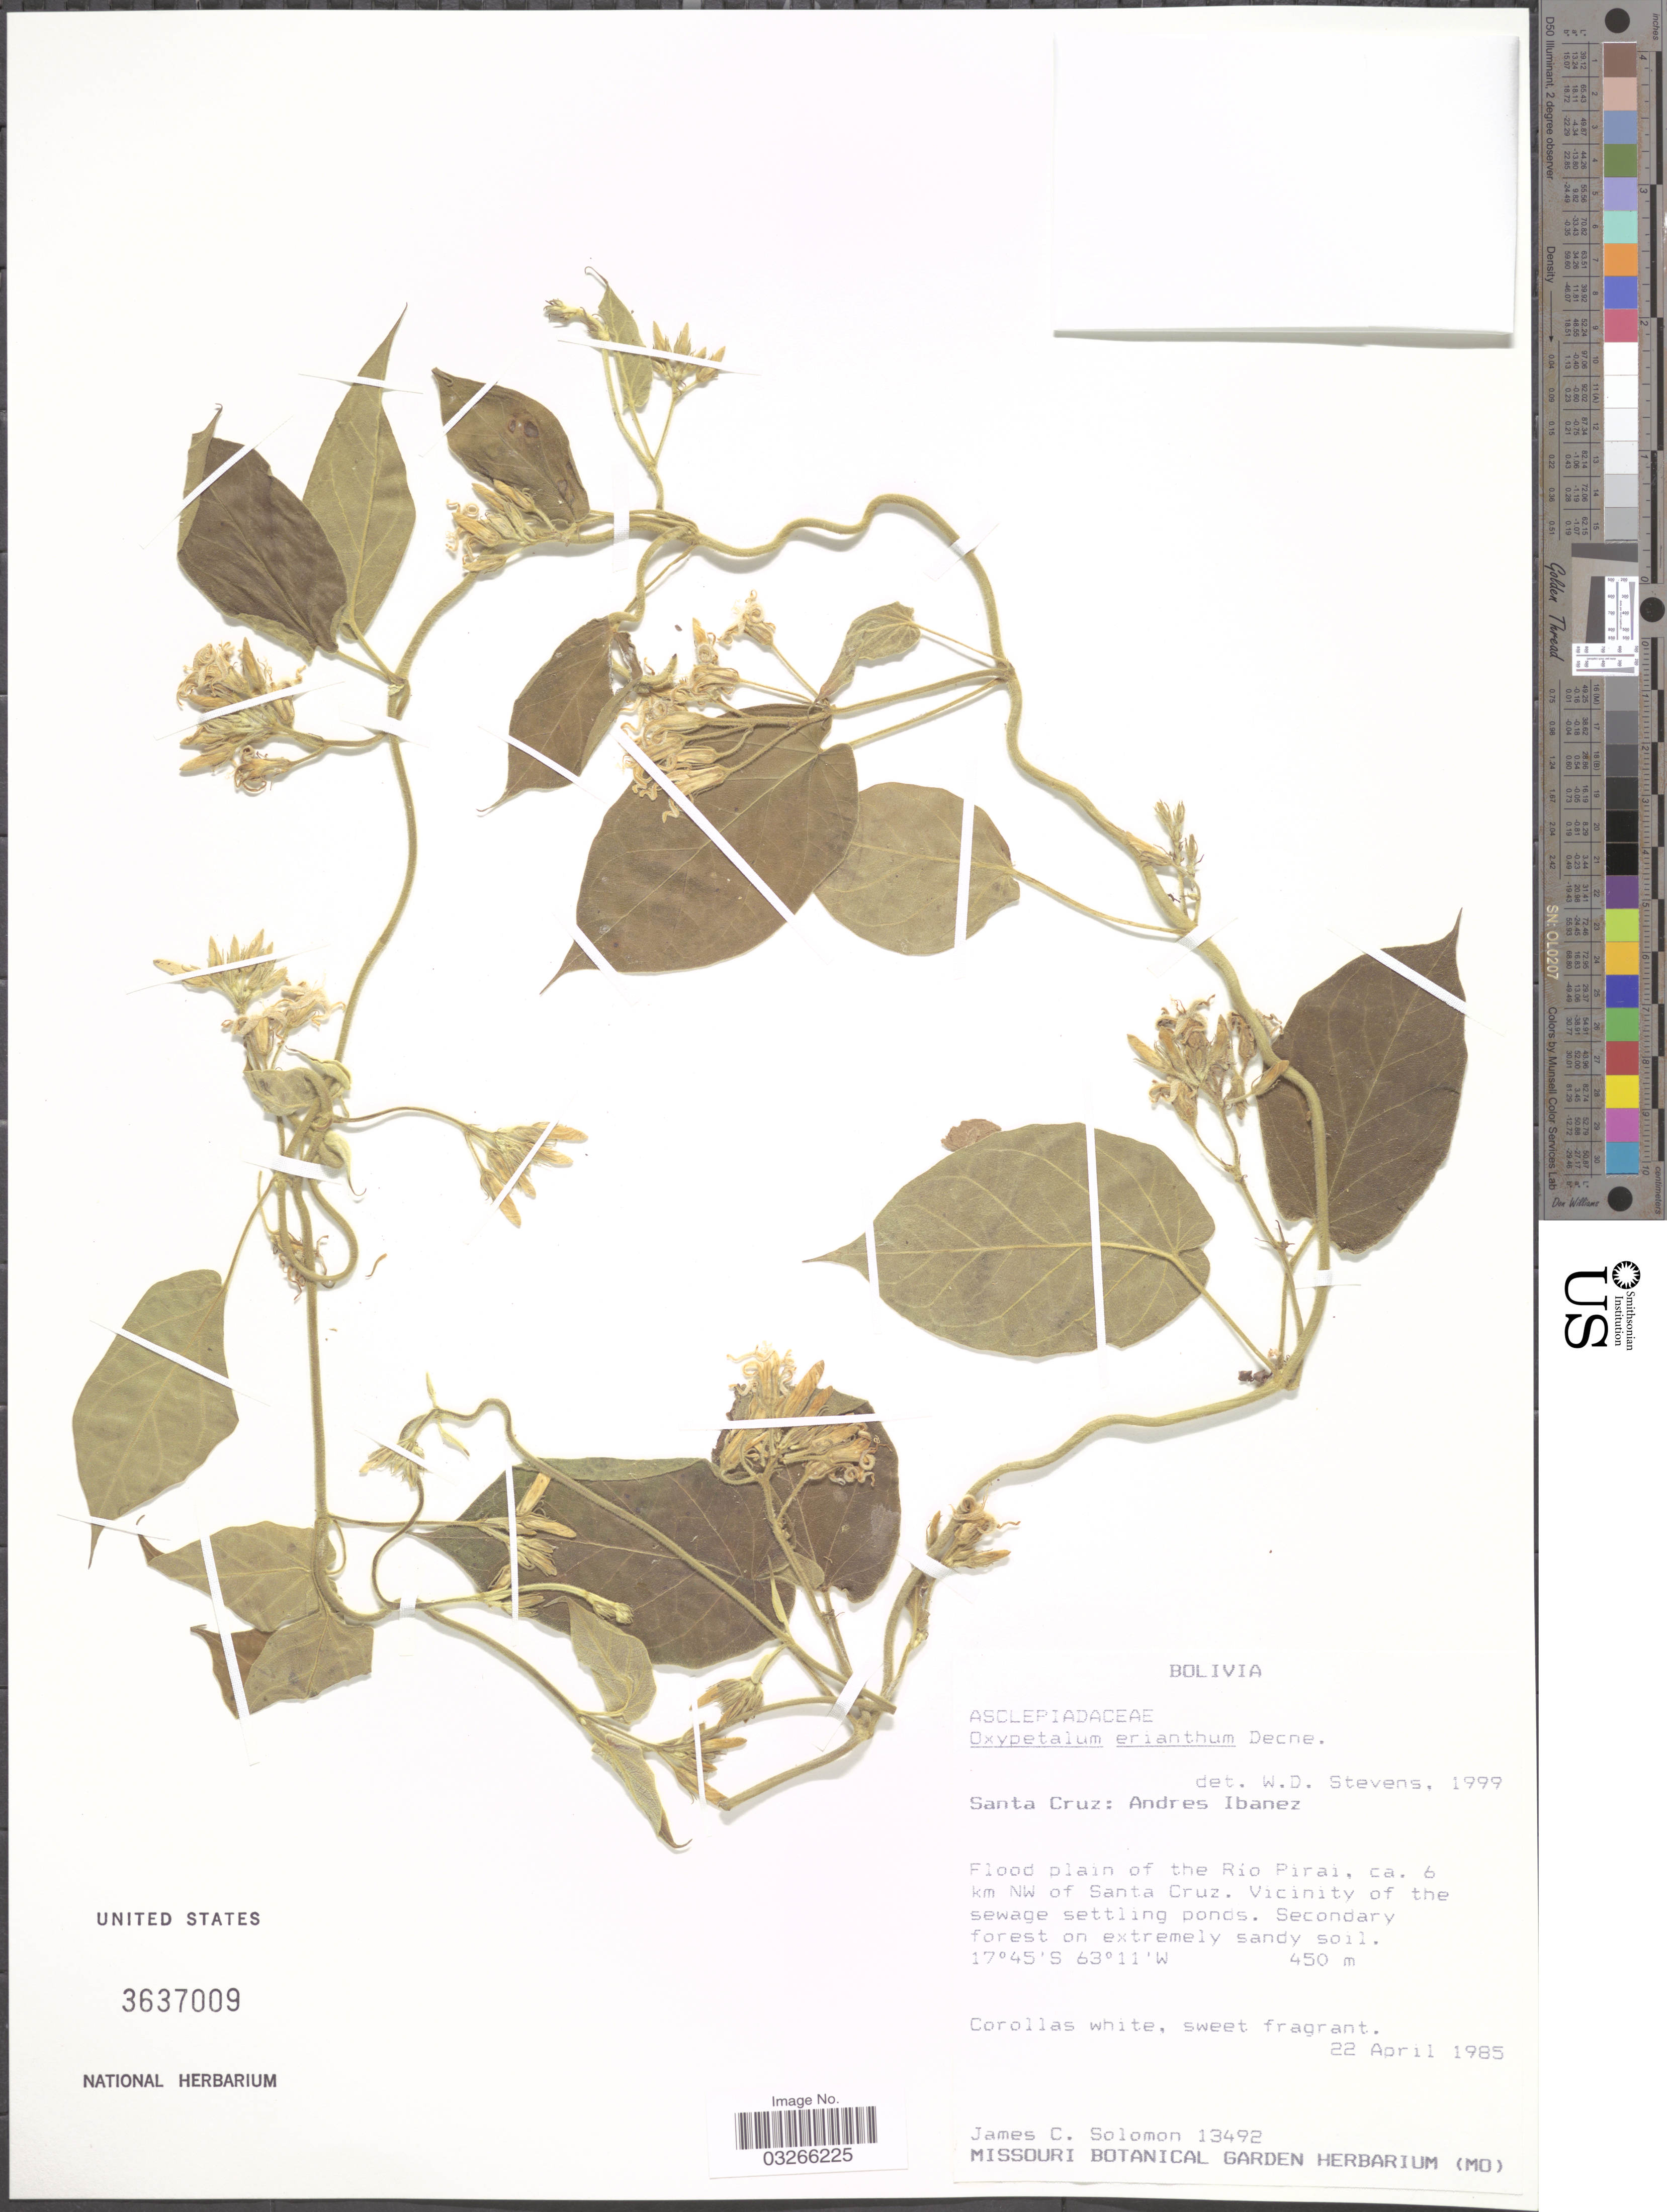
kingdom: Plantae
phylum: Tracheophyta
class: Magnoliopsida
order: Gentianales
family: Apocynaceae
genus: Oxypetalum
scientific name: Oxypetalum erianthum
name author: Decne.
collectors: J. C. Solomon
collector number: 13492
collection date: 1985-04-22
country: Bolivia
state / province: Santa Cruz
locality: Andres Ibanez. Flood plain of the Rio Pirai, ca. 6 km NW of Santa Cruz. Vicinity of the sewage settling ponds.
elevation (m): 450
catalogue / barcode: US 3637009